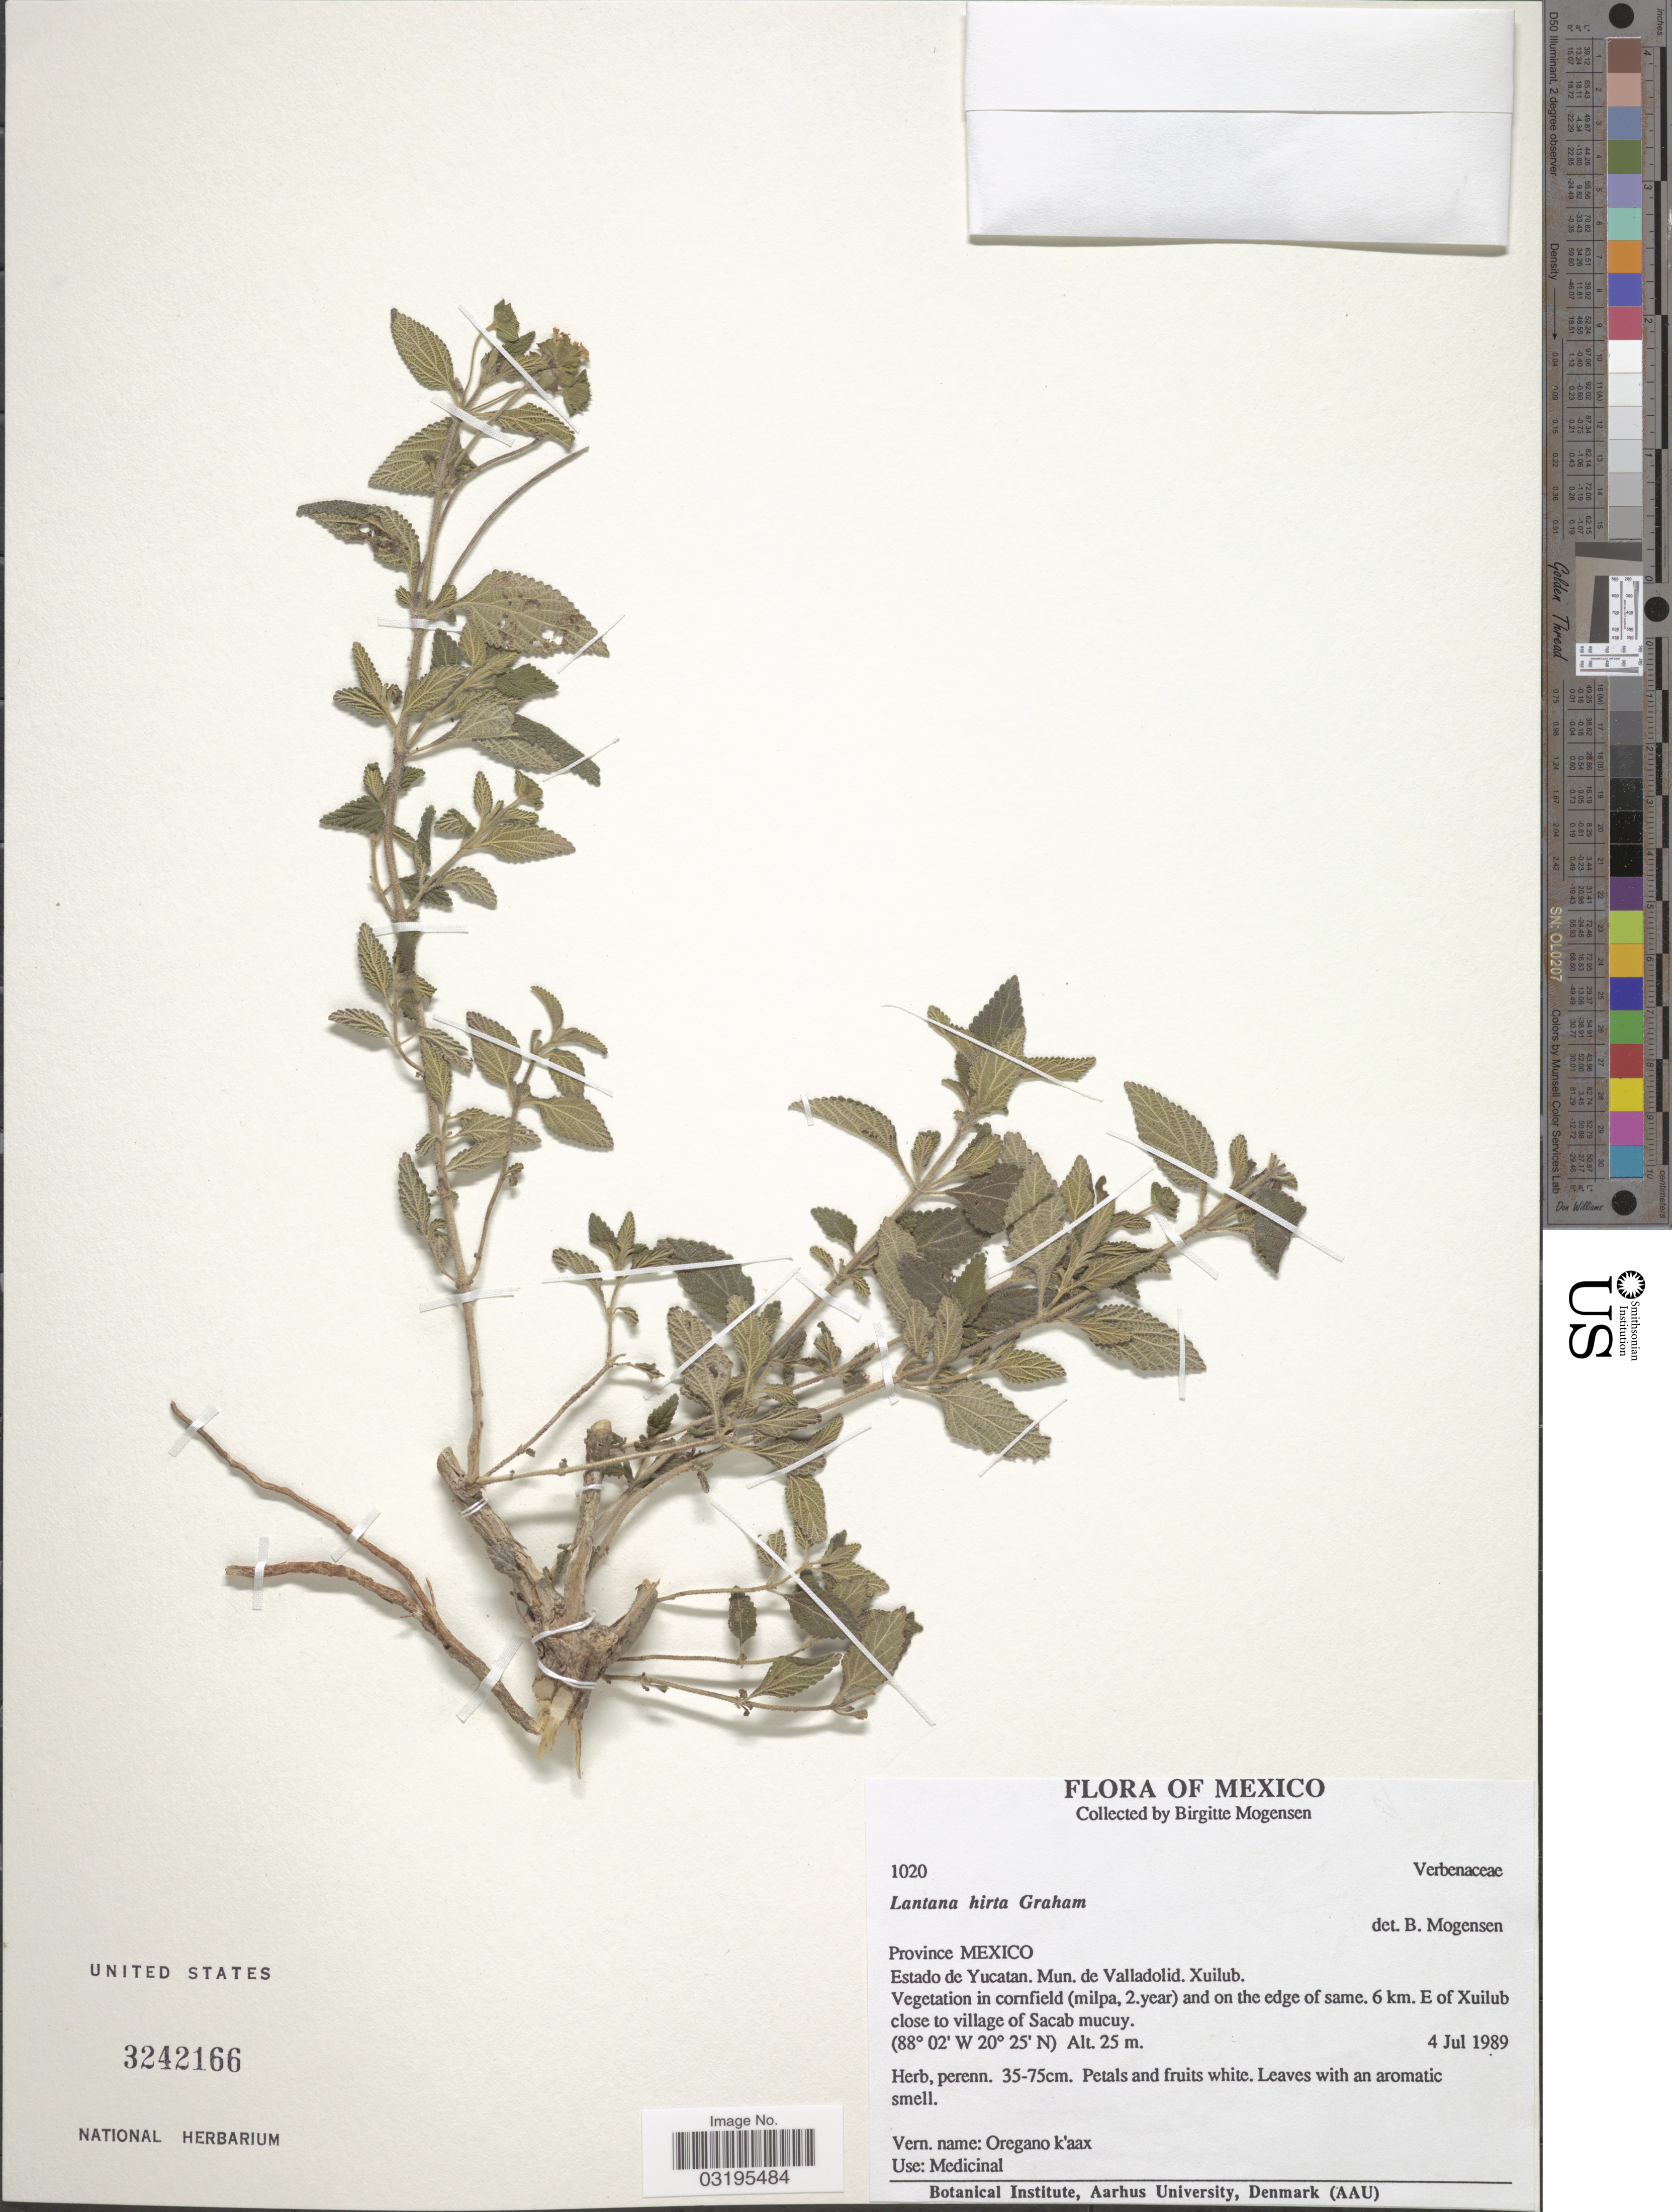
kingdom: Plantae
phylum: Tracheophyta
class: Magnoliopsida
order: Lamiales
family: Verbenaceae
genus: Lantana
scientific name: Lantana hirta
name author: Graham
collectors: B. Mogensen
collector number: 1020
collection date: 1989-07-04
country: Mexico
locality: Province Mexico, Estado Yucatan. Mun. de Valladolid. Xuilub. 6 km. E of Xuilub close to village of Sacab mucuy.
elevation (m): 25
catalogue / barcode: US 3242166